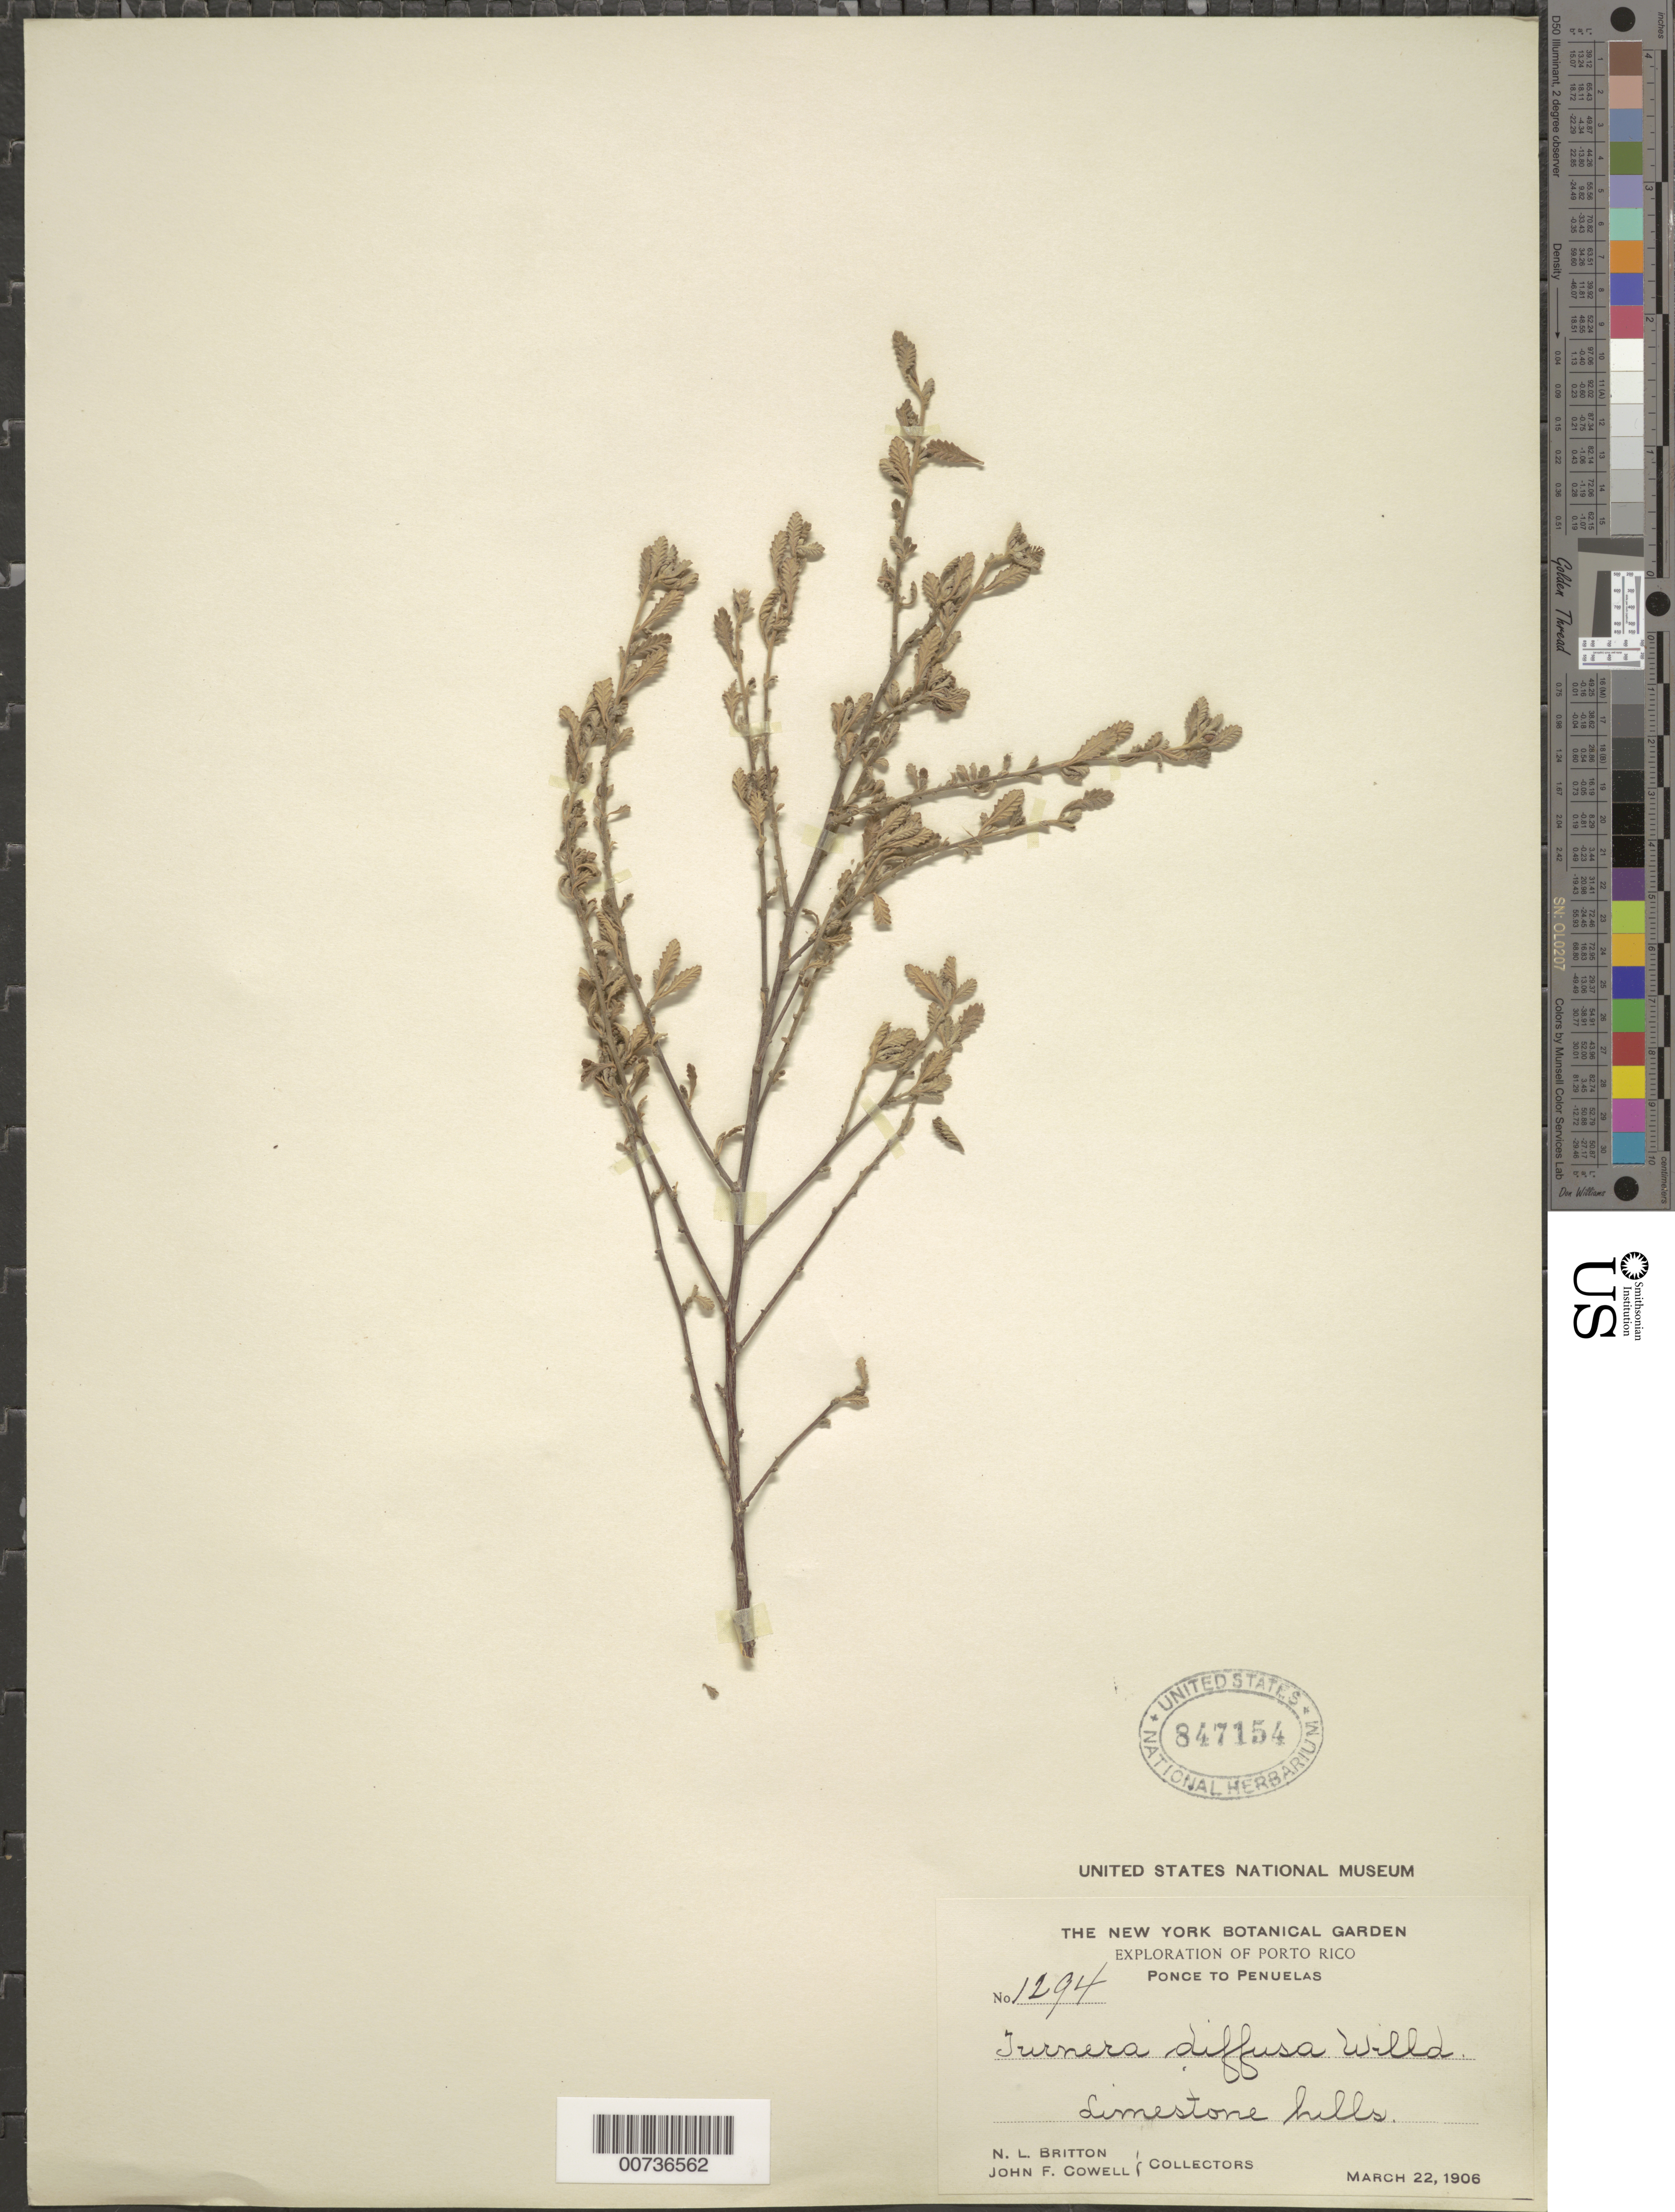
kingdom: Plantae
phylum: Tracheophyta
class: Magnoliopsida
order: Malpighiales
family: Turneraceae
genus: Turnera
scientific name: Turnera diffusa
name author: Willd. ex Schult.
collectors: N. Britton & J. F. Cowell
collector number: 1294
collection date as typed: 22 Mar 1906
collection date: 1906-03-22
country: Puerto Rico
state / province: Ponce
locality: Ponce to Peñuelas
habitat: Limestone hills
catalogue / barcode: US 847154